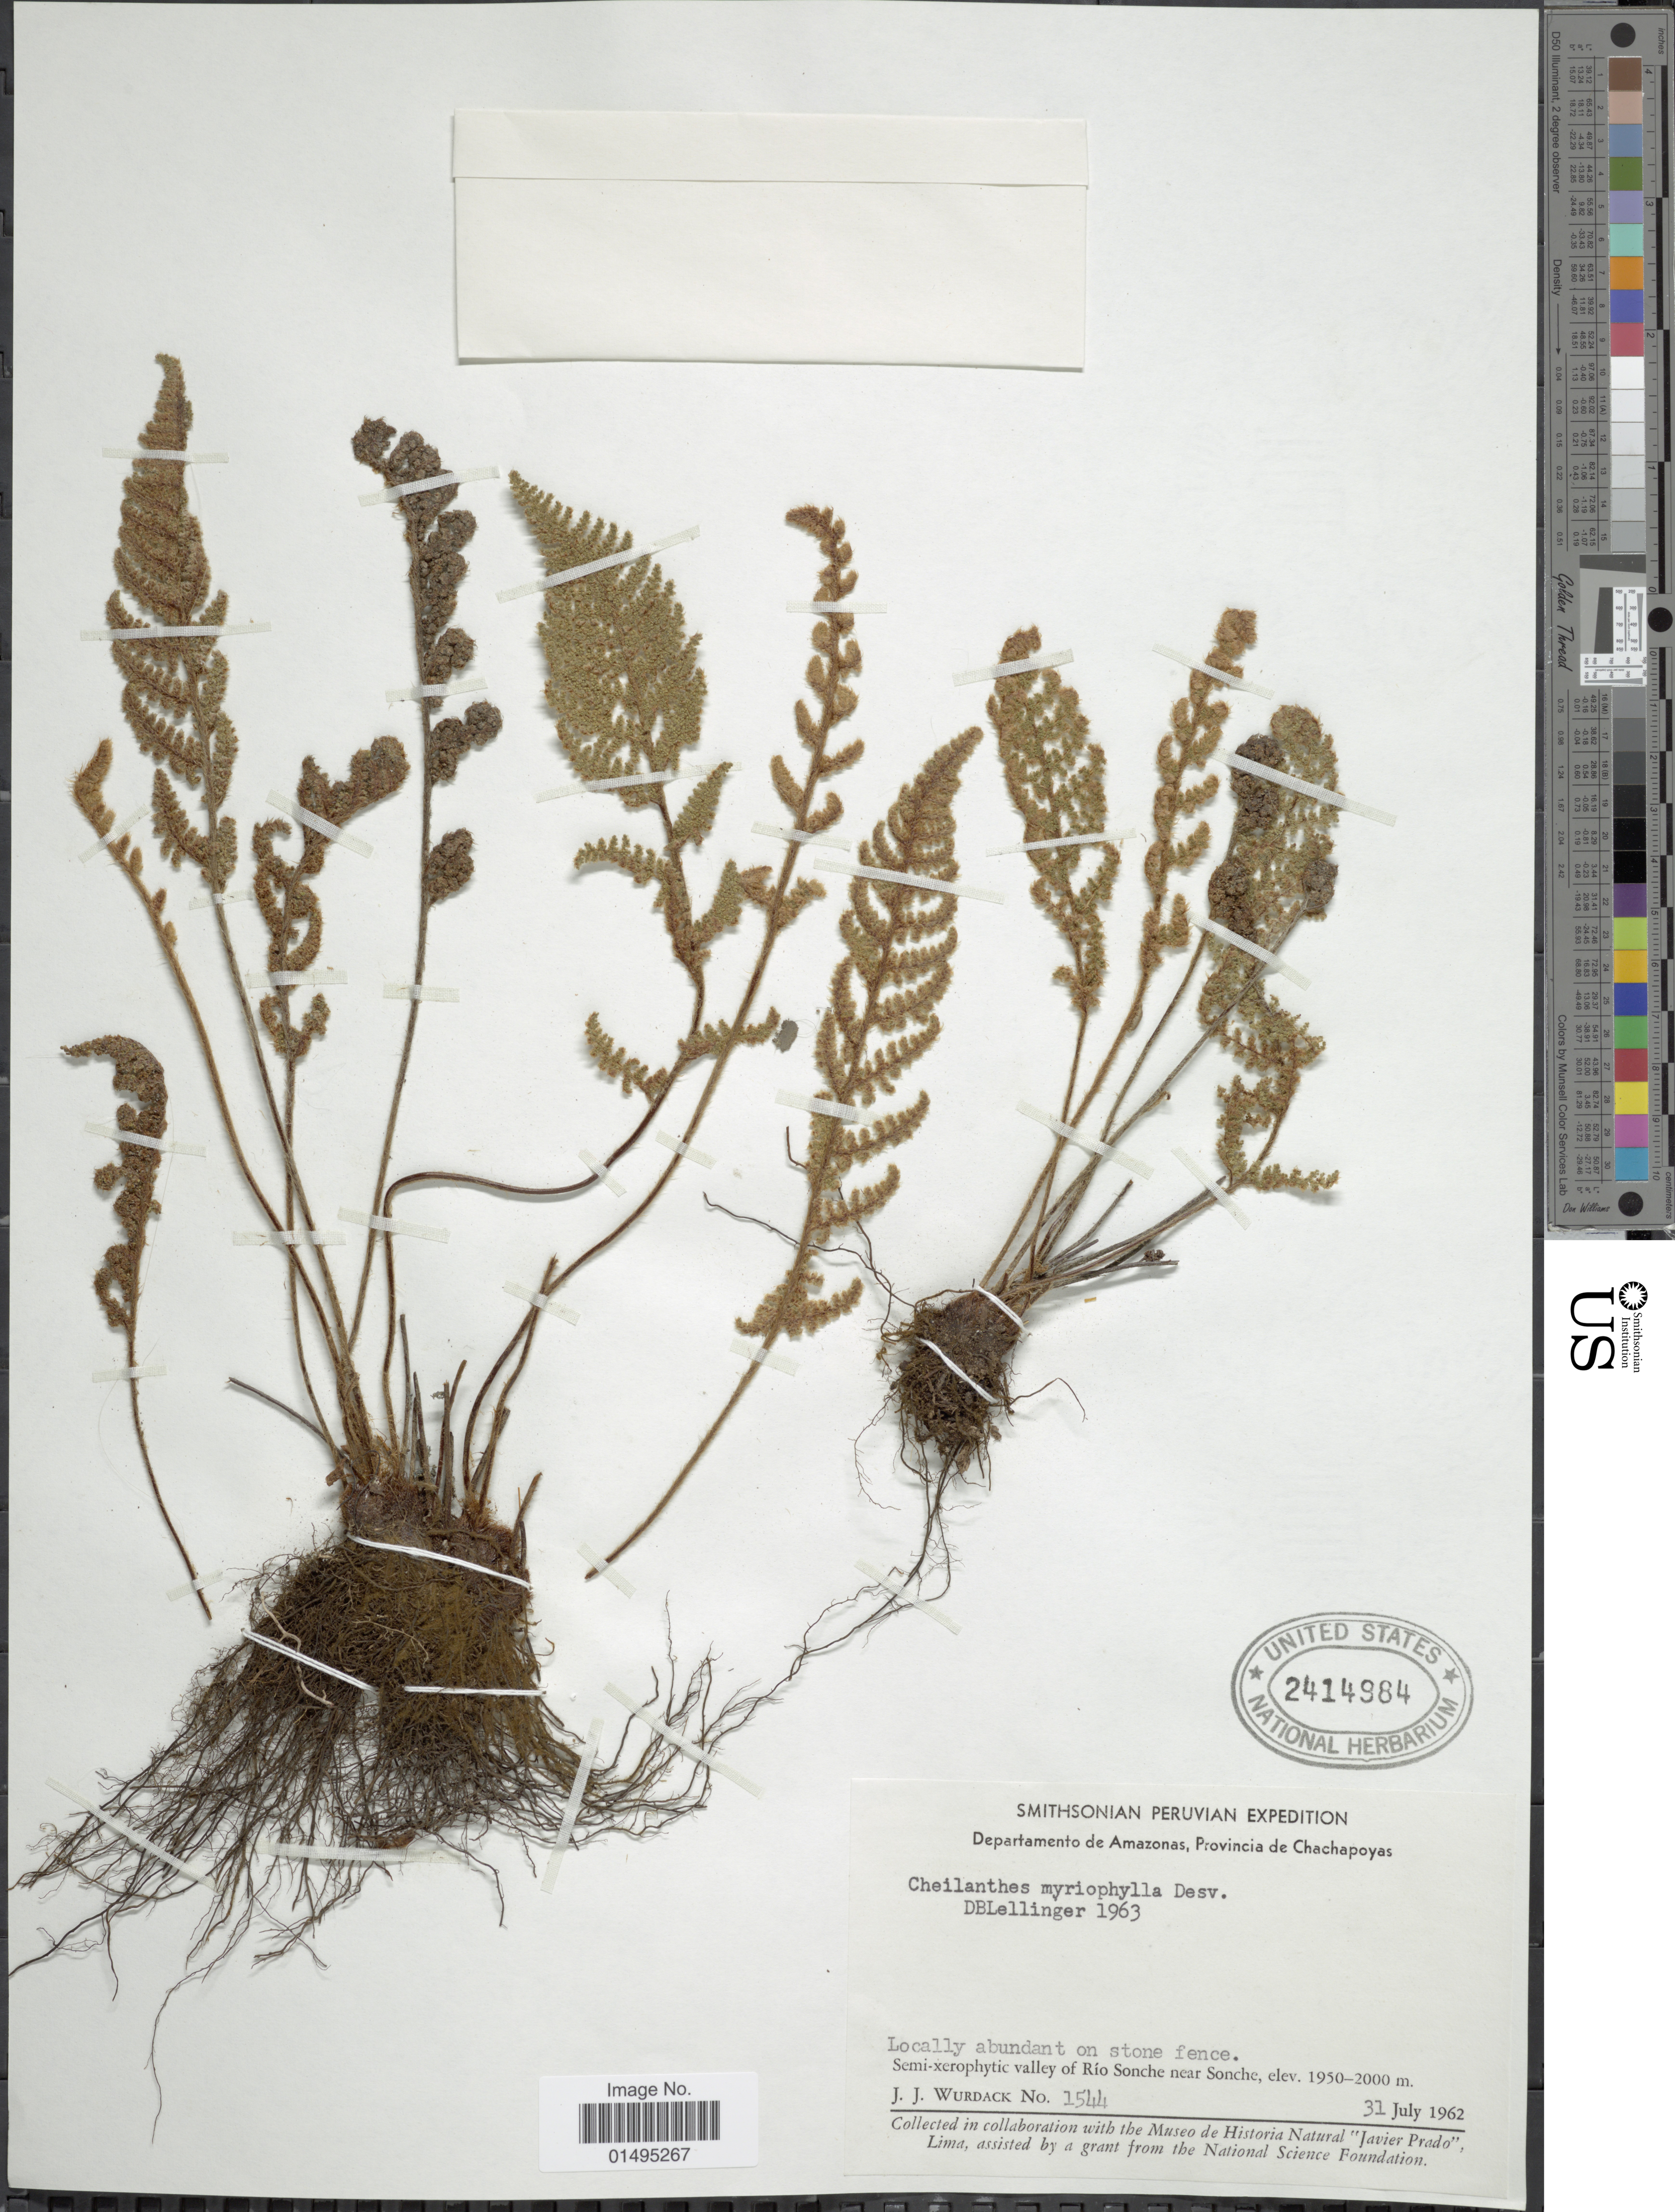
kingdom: Plantae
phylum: Tracheophyta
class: Polypodiopsida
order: Polypodiales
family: Pteridaceae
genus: Myriopteris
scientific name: Myriopteris myriophylla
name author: (Desv.) J. Sm.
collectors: J. J. Wurdack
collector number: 1544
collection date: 1962-07-31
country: Peru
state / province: Amazonas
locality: Departamento de Amazonas, Provincia de Chachapoyas, Semi-xerophytic valley of Rio Sonche near Sonche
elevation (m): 1950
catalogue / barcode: US 2414984